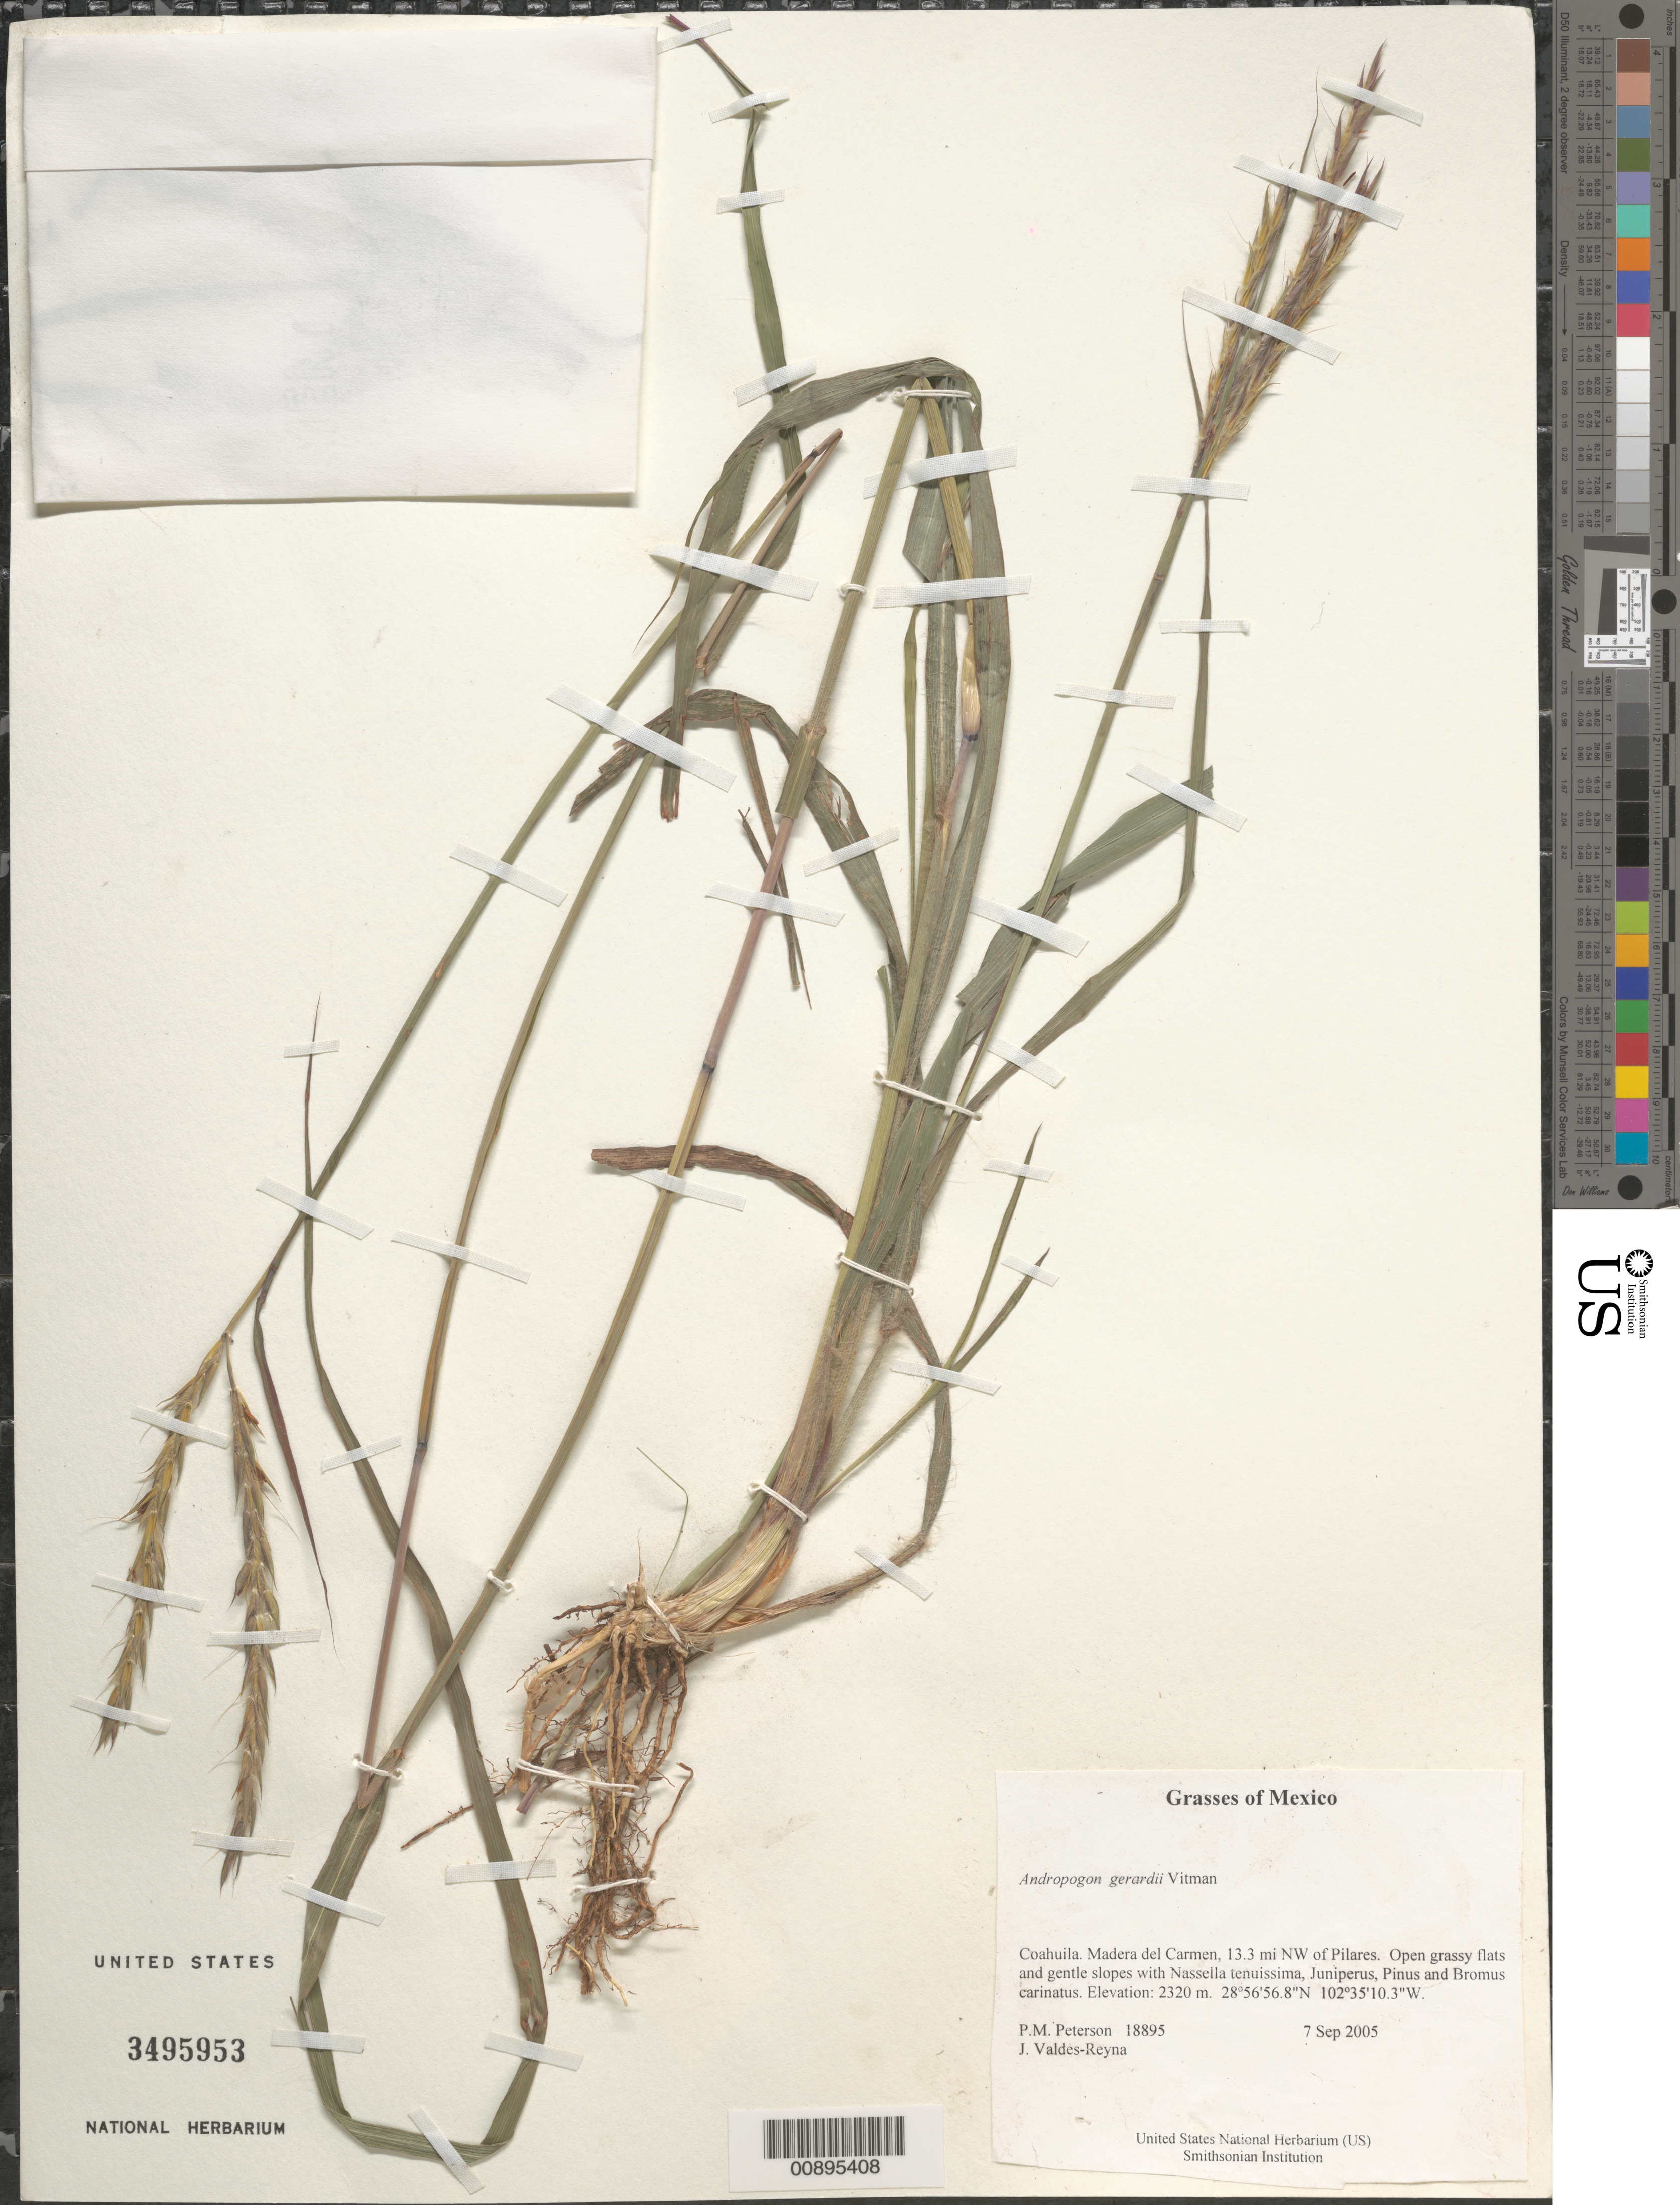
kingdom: Plantae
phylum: Tracheophyta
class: Liliopsida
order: Poales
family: Poaceae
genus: Andropogon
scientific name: Andropogon gerardii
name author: Vitman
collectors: P. M. Peterson & J. Valdés-Reyna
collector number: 18895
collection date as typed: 07 Sep 2005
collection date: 2005-09-07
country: Mexico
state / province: Coahuila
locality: Madera del Carmen, 13.3 mi NW of Pilares. Open grassy flats and gentle slopes with Nassella tenuissima, Juniperus, Pinus and Bromus carinatus.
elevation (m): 2320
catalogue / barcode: US 3495953